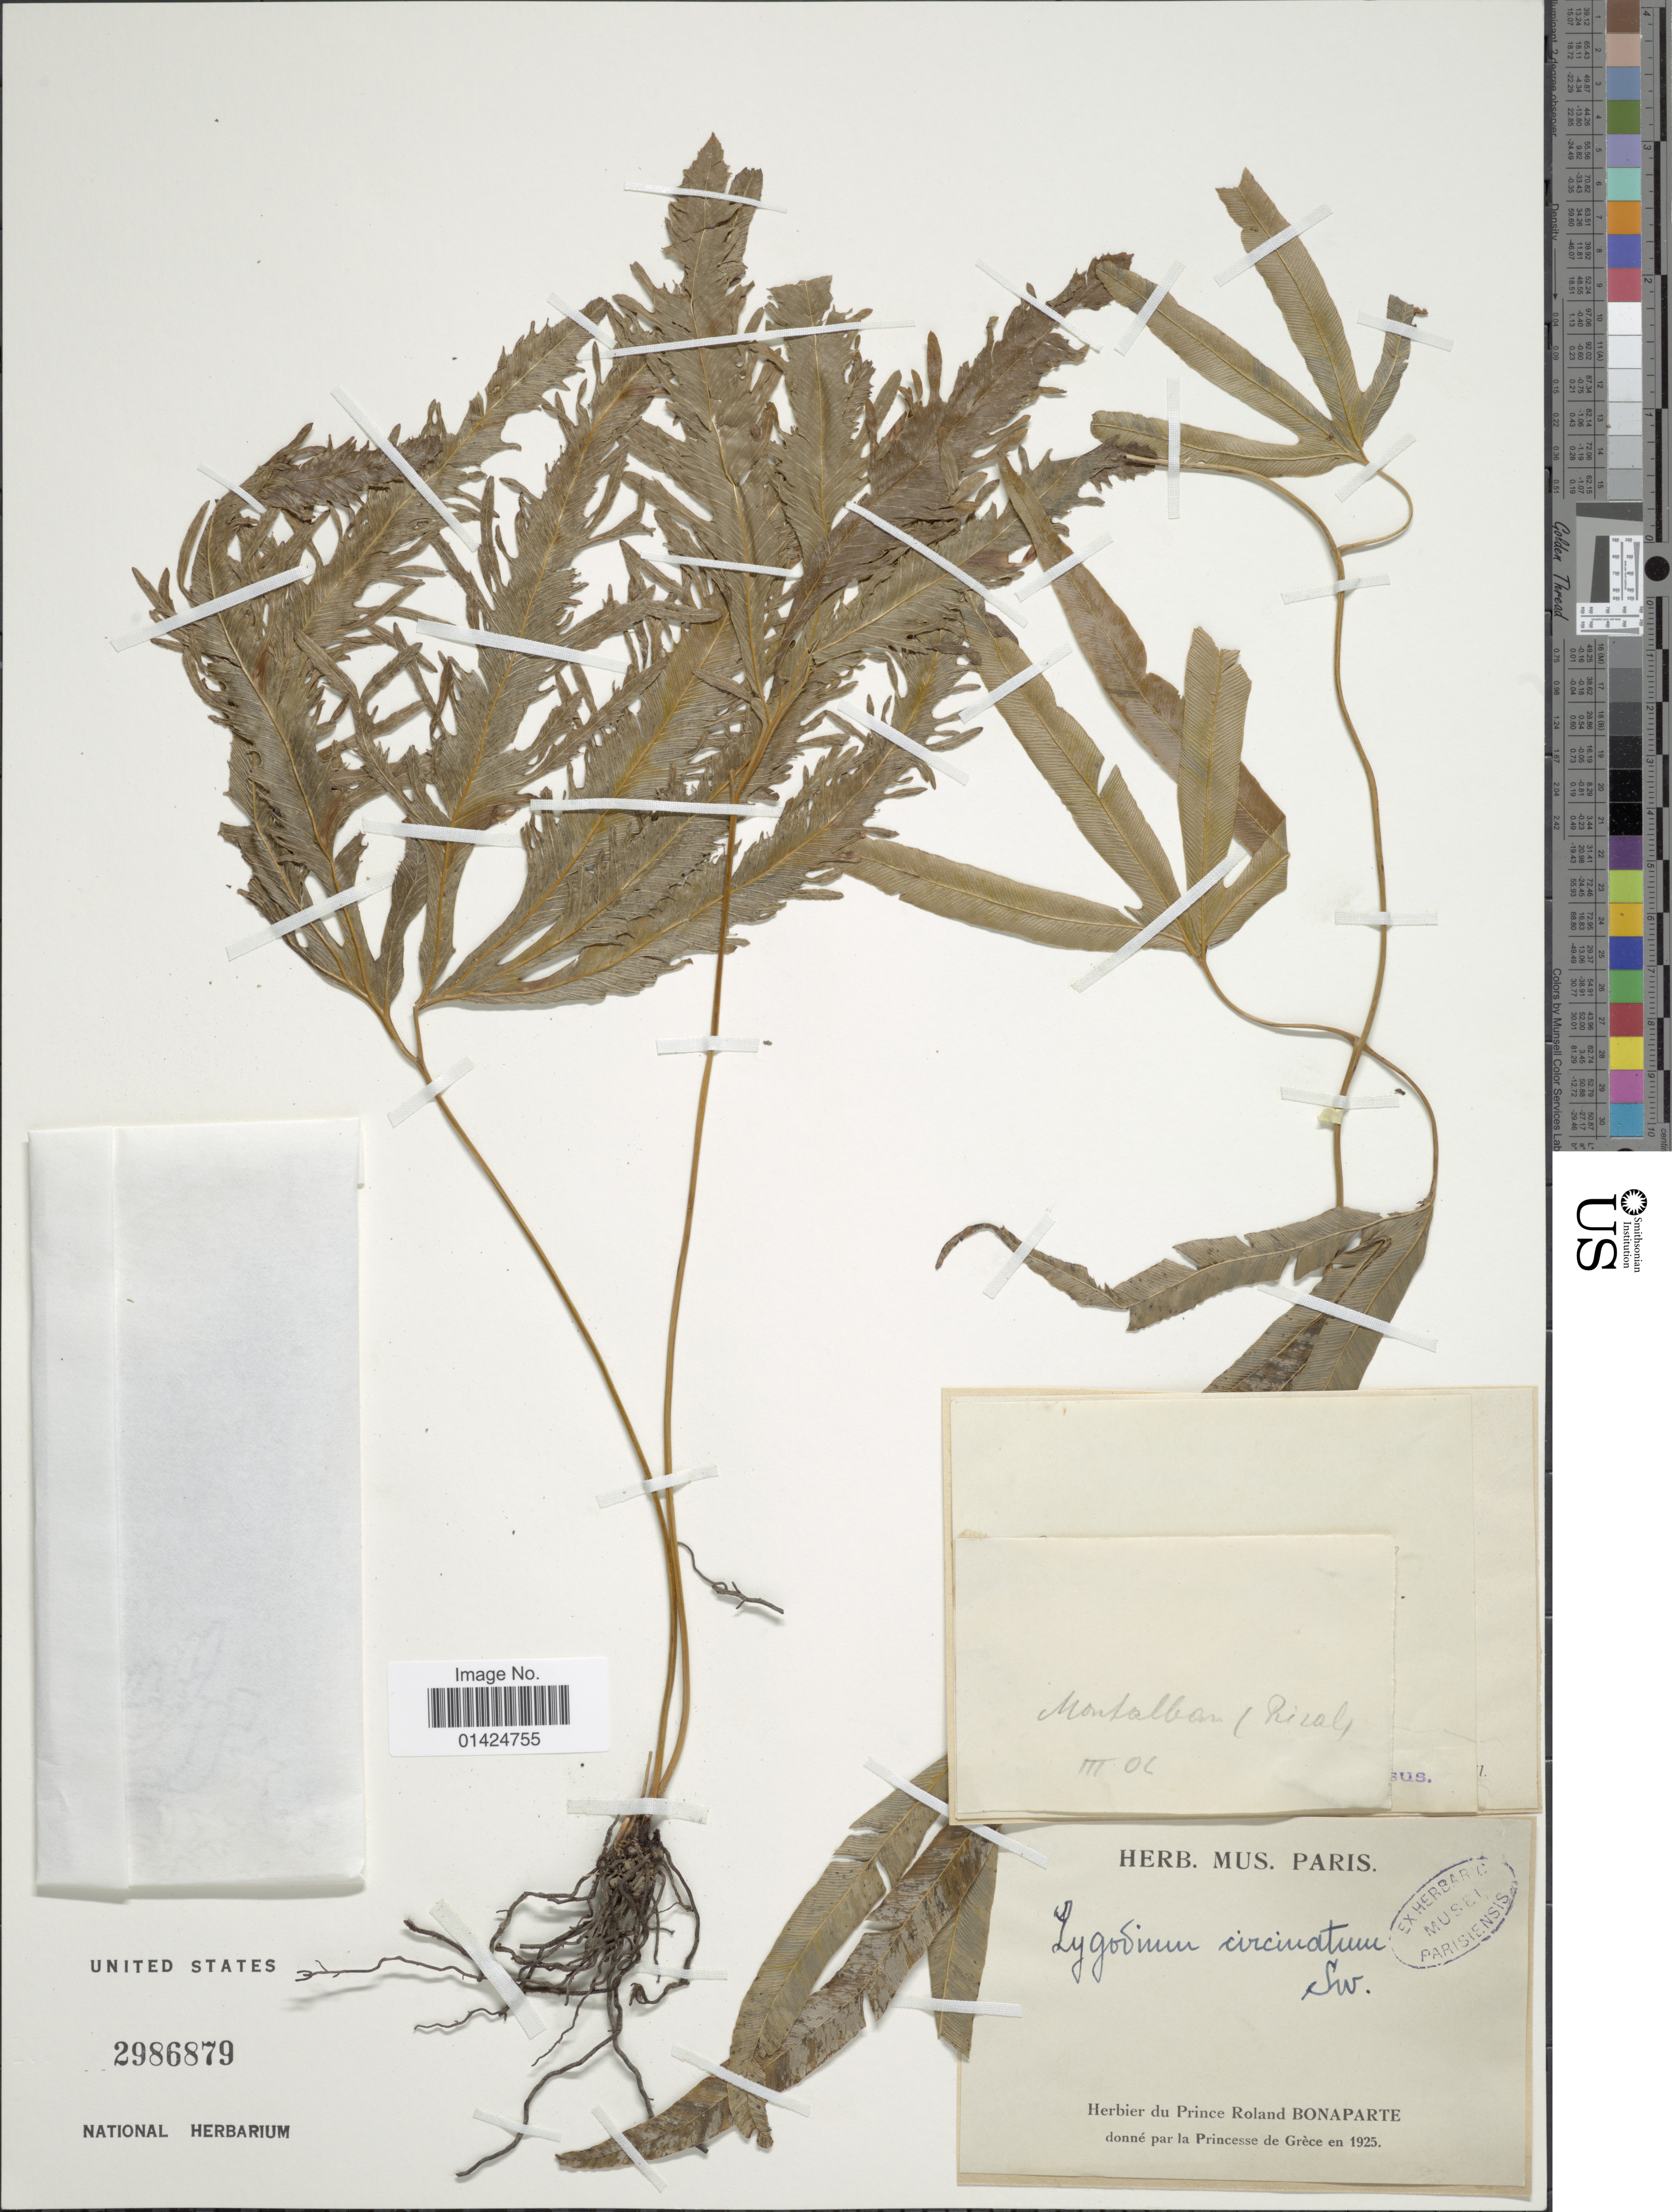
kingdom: Plantae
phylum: Tracheophyta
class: Polypodiopsida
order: Schizaeales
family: Lygodiaceae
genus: Lygodium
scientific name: Lygodium circinnatum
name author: (Burm. f.) Sw.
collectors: ex herb. Prince Roland Bonaparte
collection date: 1925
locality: Montalban (Nizal). [interpreted]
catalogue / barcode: US 2986879